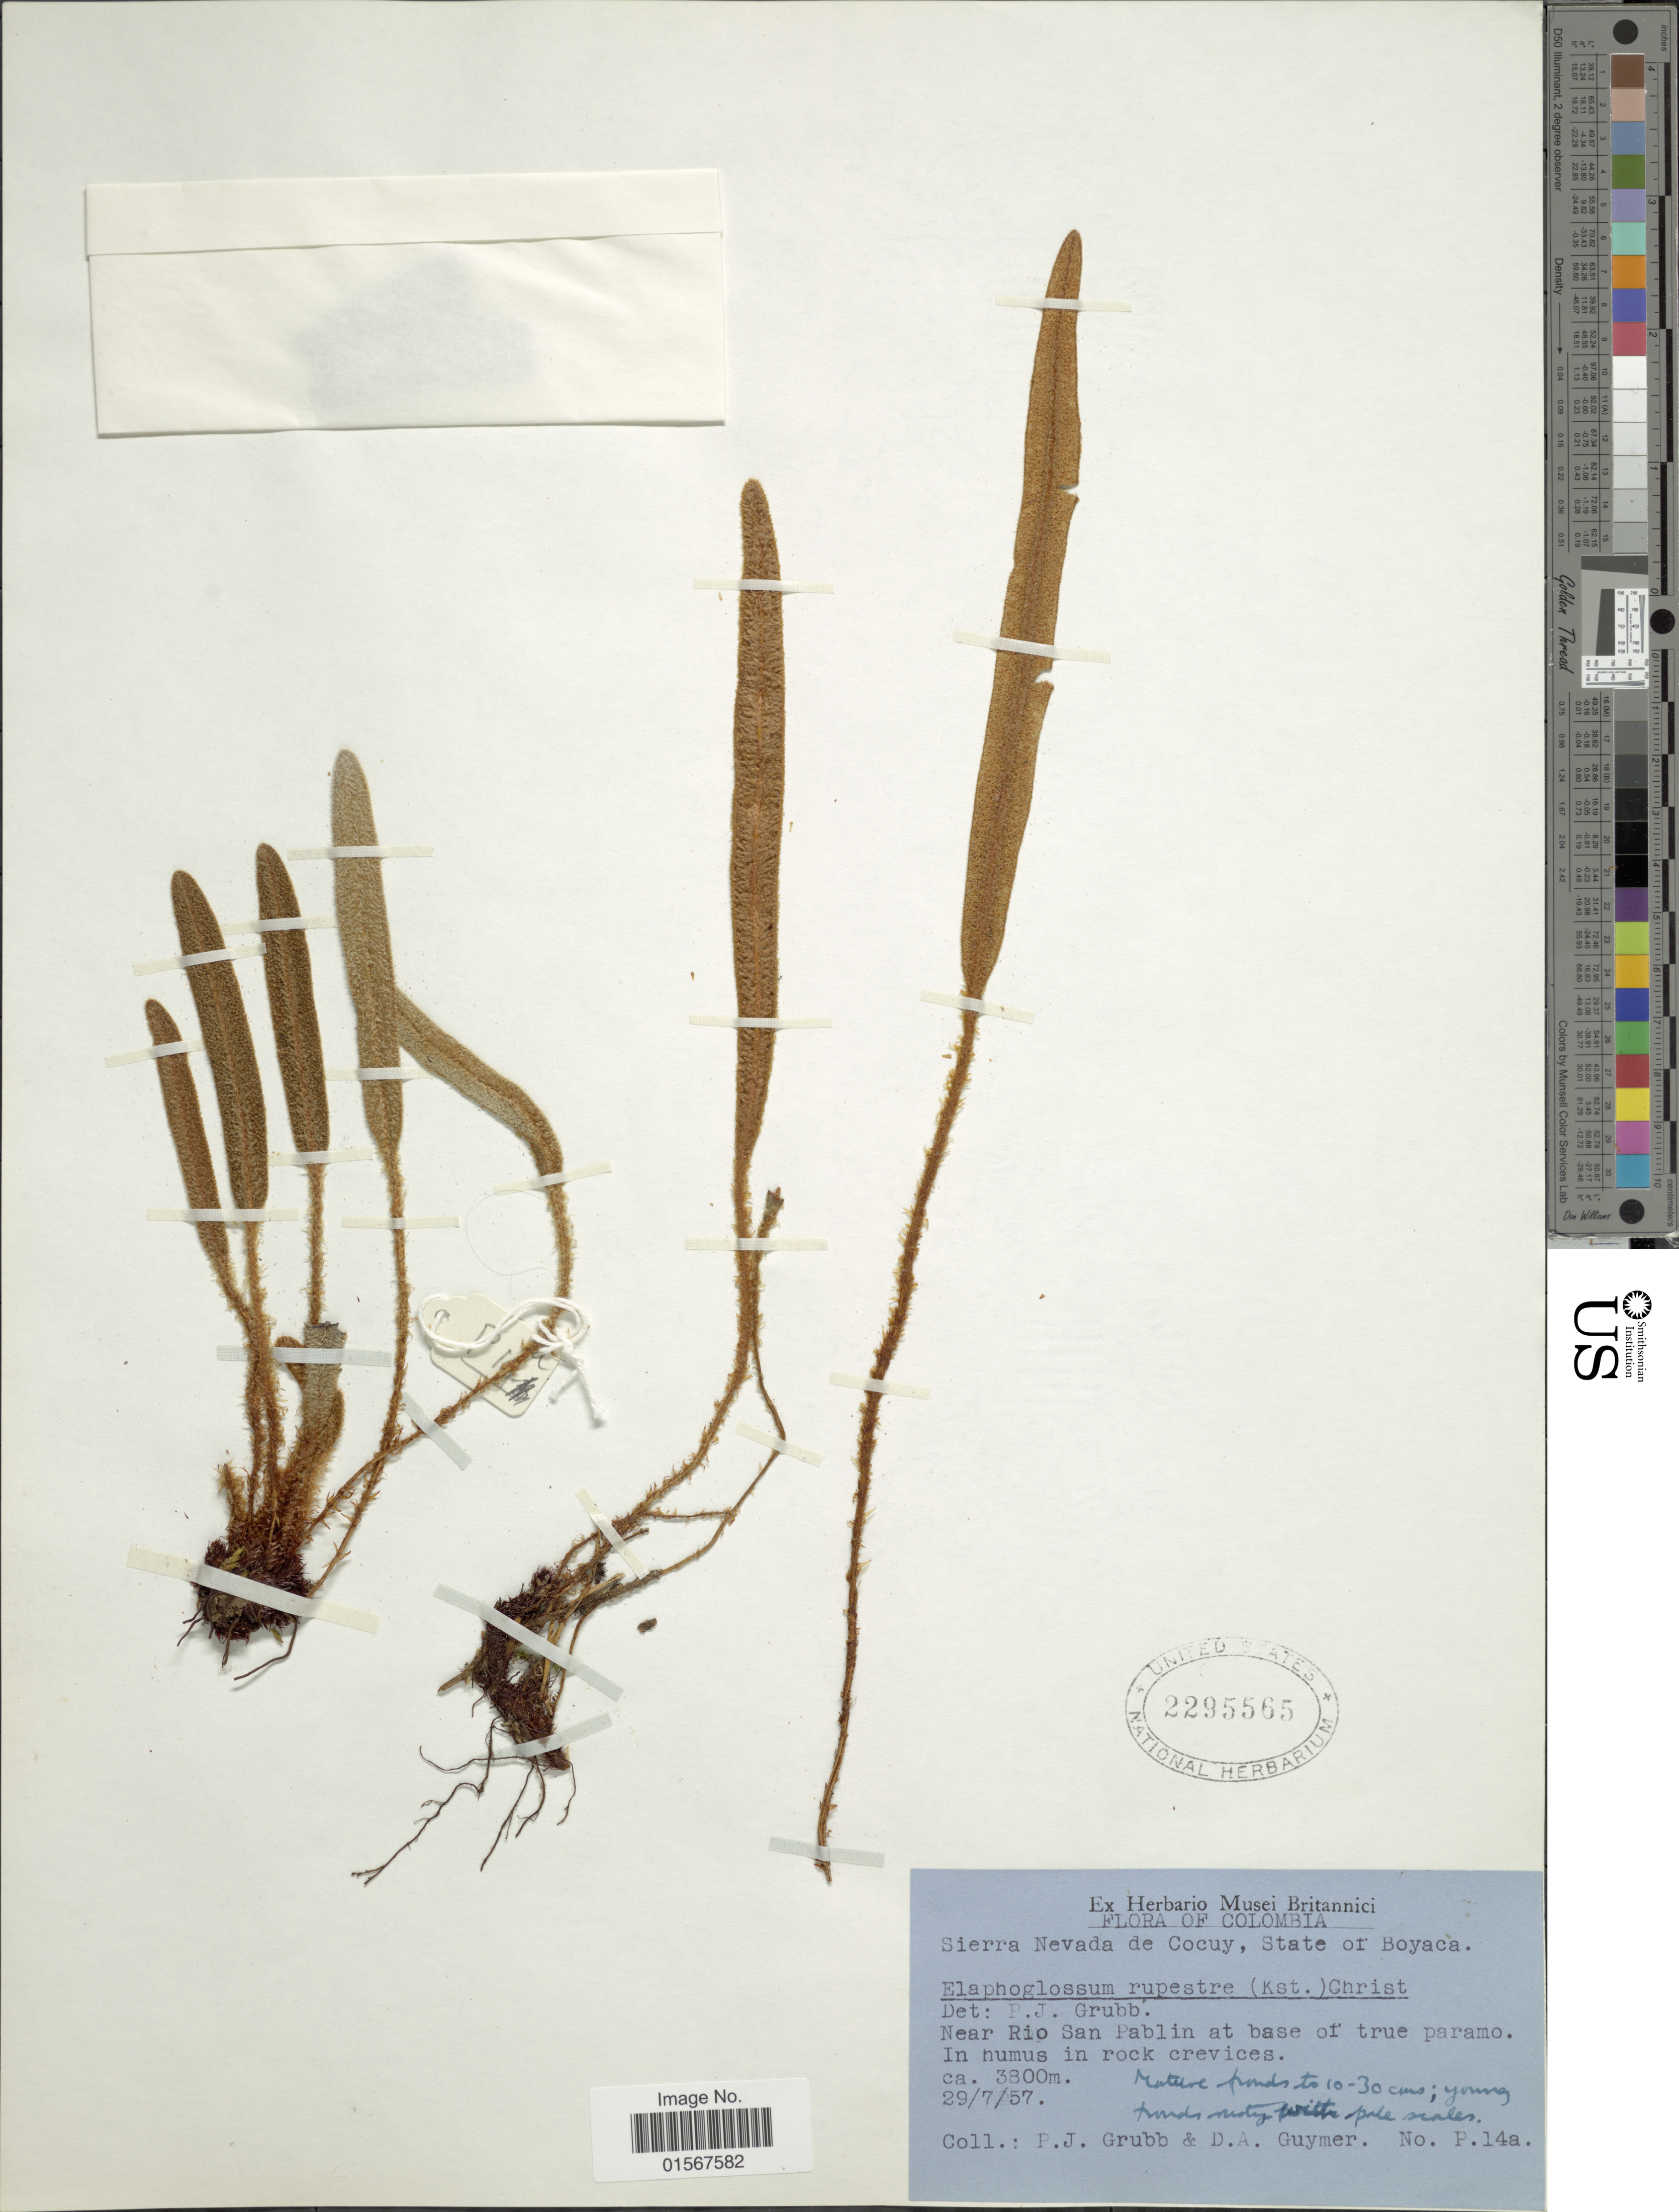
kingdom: Plantae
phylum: Tracheophyta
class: Polypodiopsida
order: Polypodiales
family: Dryopteridaceae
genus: Elaphoglossum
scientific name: Elaphoglossum rupestre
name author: (H. Karst.) Christ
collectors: P. J. Grubb & D. Guymer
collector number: P14a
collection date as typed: Transcribed d/m/y: 29/7/57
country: Colombia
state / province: Boyacá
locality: Sierra Nevada de Cocuy, State of Boyaca, Near Rio San Pablin at base of true paramo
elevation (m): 3800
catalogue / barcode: US 2295565